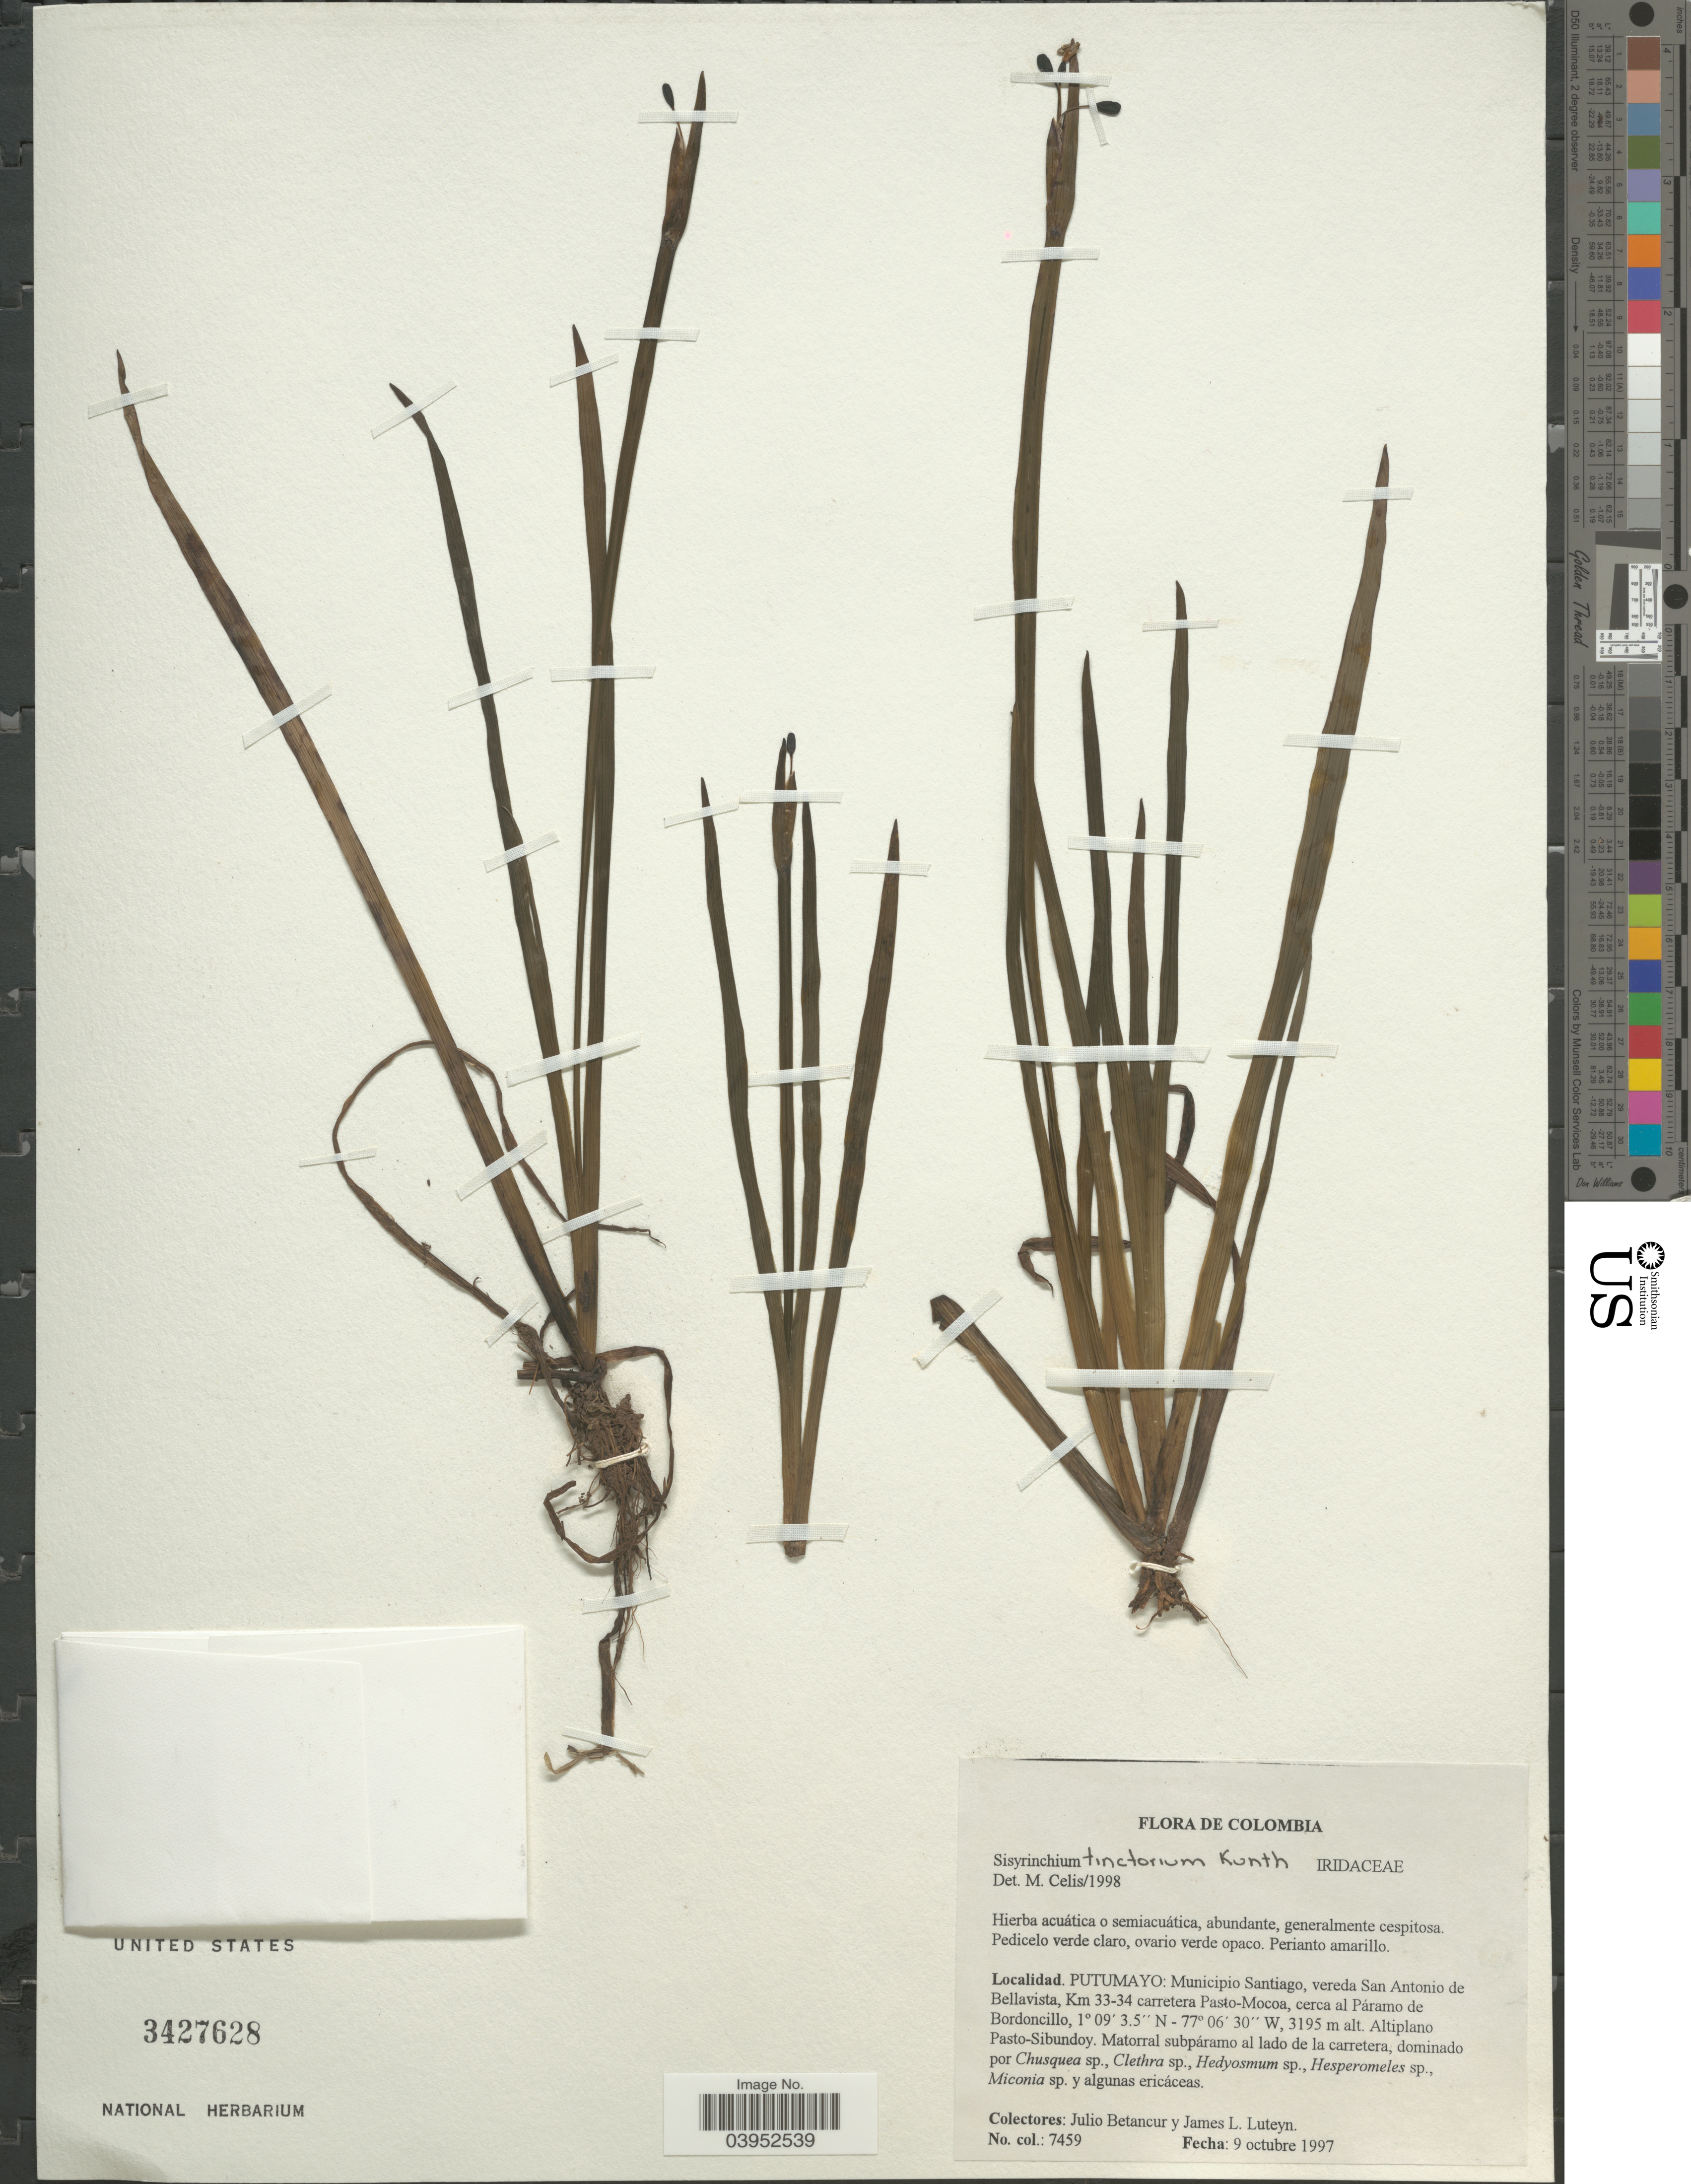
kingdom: Plantae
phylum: Tracheophyta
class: Liliopsida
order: Asparagales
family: Iridaceae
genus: Sisyrinchium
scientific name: Sisyrinchium tinctorium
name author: Kunth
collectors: J. Betancur & J. L. Luteyn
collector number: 7459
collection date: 1997-10-09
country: Colombia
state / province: Putumayo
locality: Municipio Santiago, vereda San Antonio de Bellavista, Km 33-34 carretera Pasto-Mocoa, cerca al Páramo de Bordoncillo. Altiplano Pasto-Sibundoy. Matorral subpáramo al lado de carretera.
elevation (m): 3195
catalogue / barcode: US 3427628